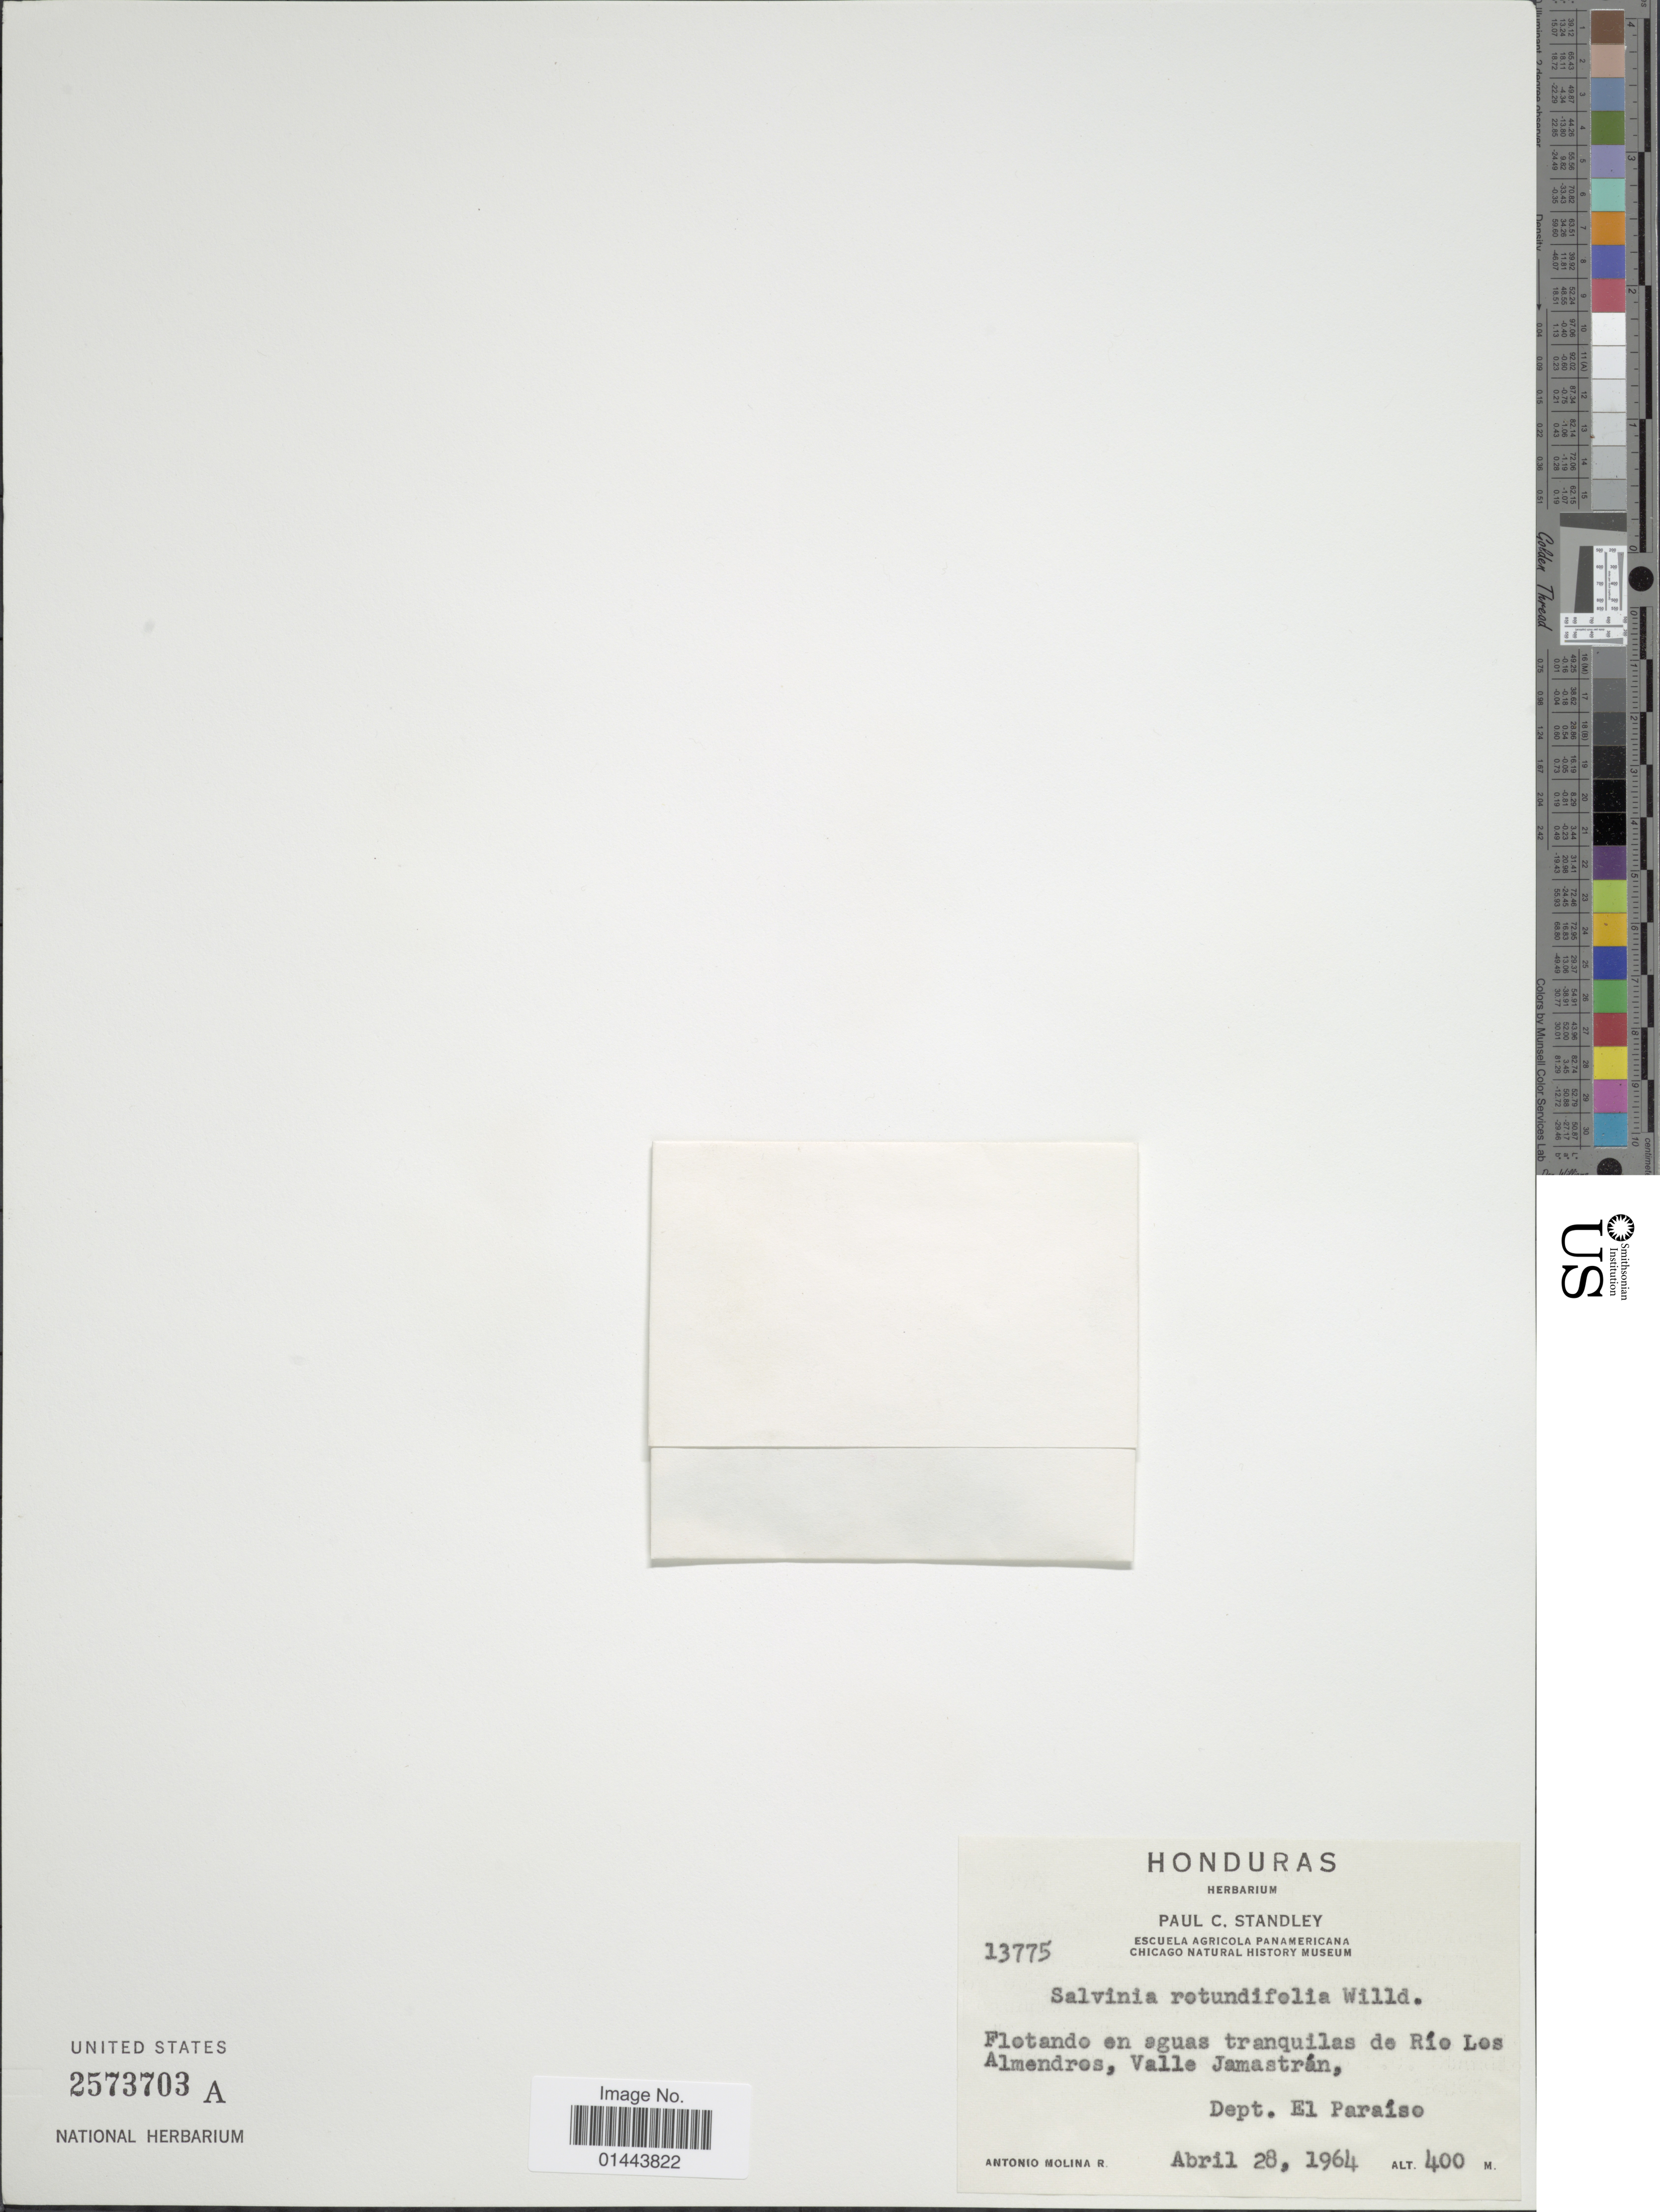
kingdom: Plantae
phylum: Tracheophyta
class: Polypodiopsida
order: Salviniales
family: Salviniaceae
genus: Salvinia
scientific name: Salvinia minima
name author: Baker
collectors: A. Molina R.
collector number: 13775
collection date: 1964-04-28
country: Honduras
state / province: El Paraíso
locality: Flotande en aguas tranquilas de Río Los Almendres, Valle Jamastrán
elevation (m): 400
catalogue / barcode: US 2573703A